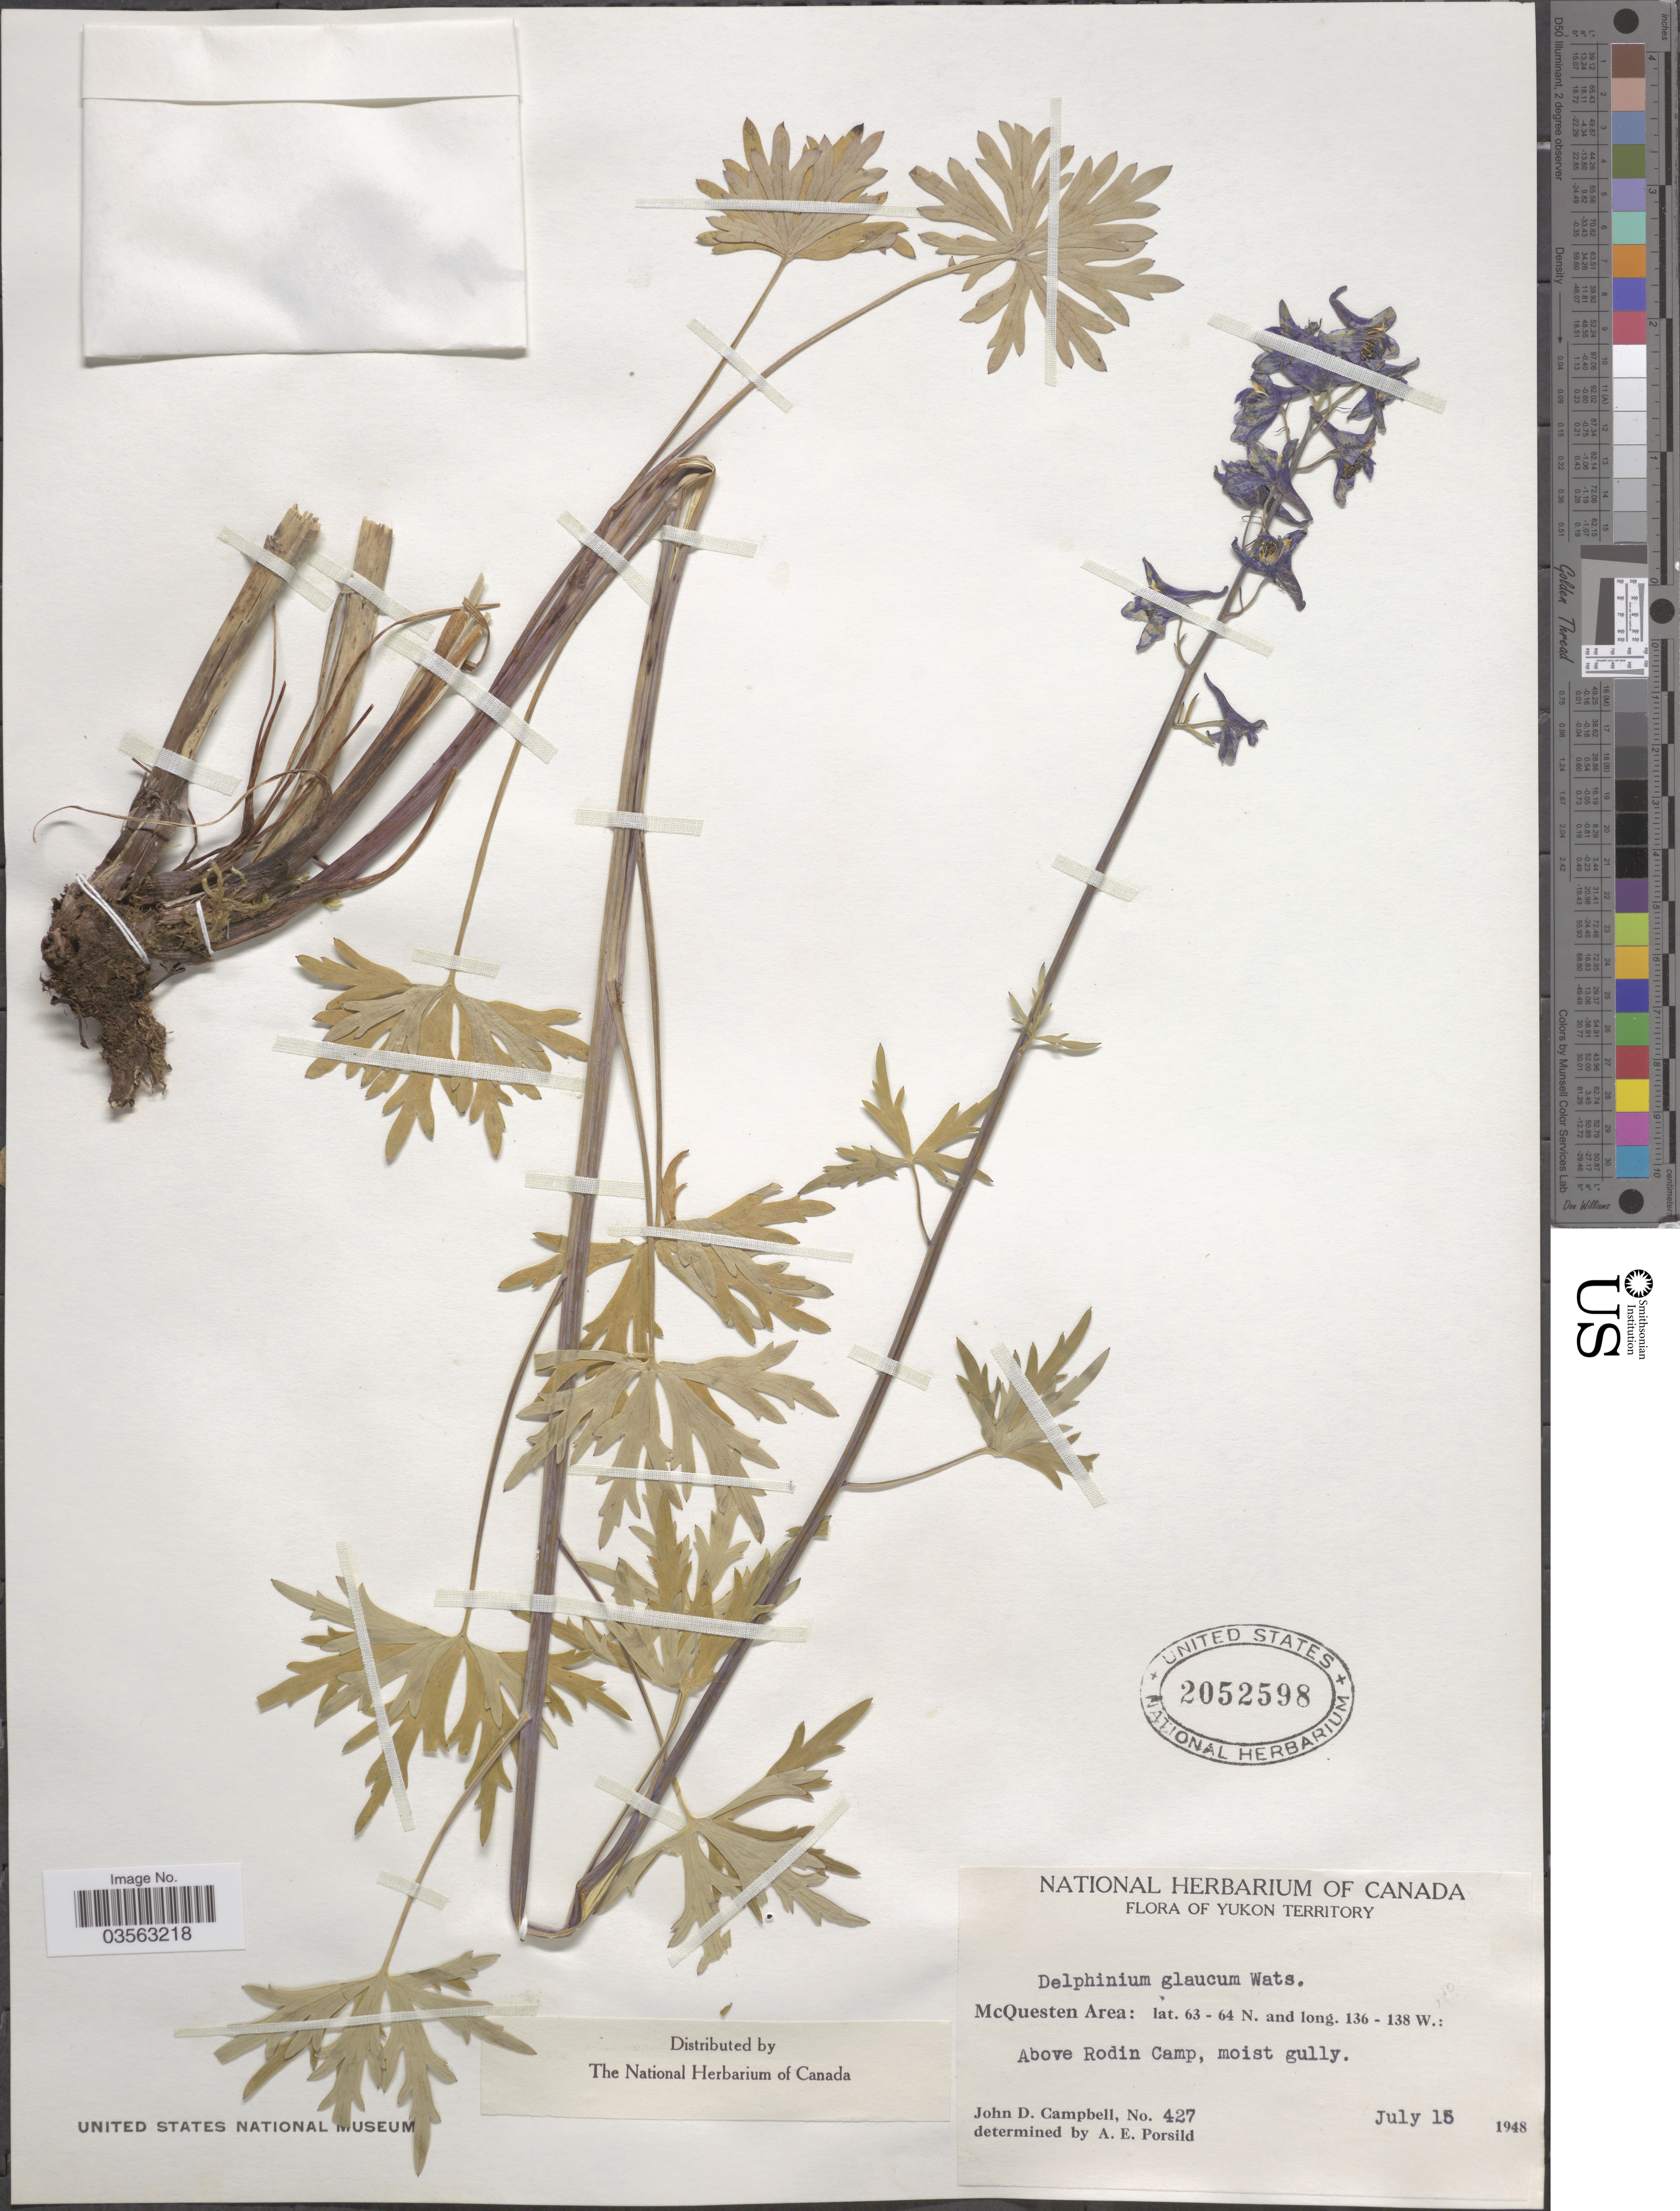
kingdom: Plantae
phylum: Tracheophyta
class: Magnoliopsida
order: Ranunculales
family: Ranunculaceae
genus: Delphinium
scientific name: Delphinium glaucum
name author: S. Watson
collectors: J. Campbell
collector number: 427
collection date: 1948-07-15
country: Canada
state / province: Yukon Territory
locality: McQuesten Area. Above Rodin Camp.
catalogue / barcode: US 2052598